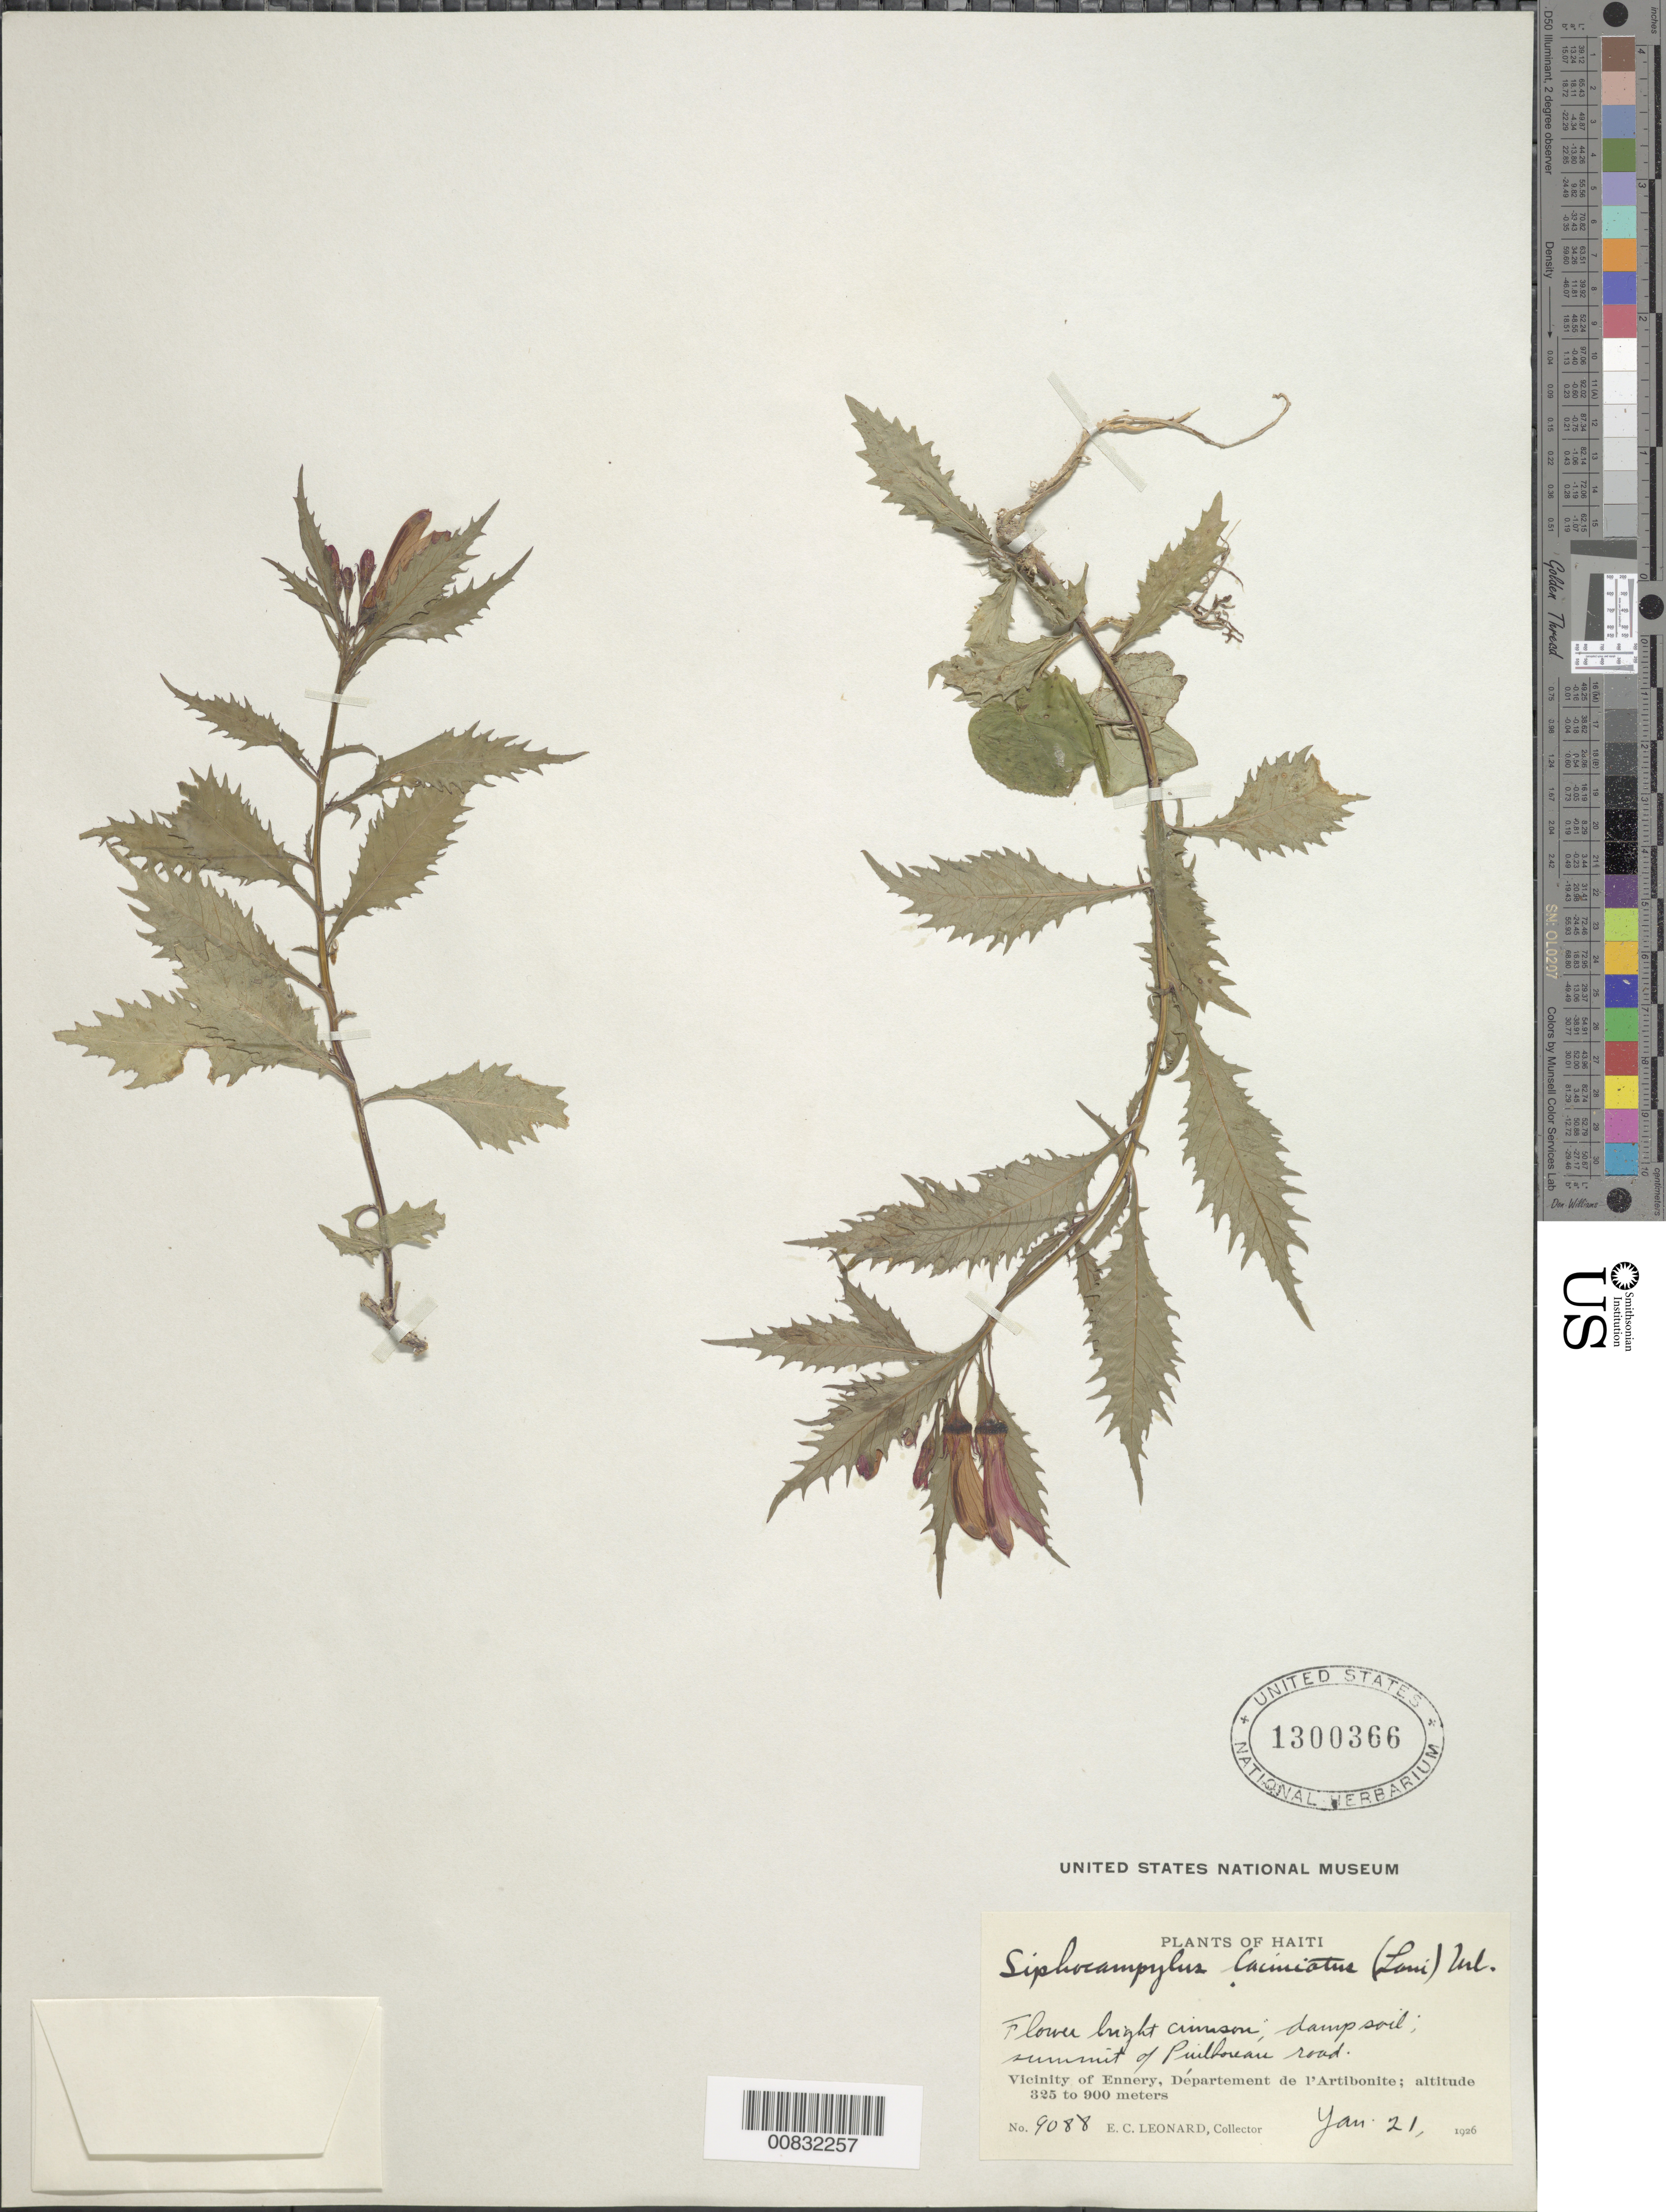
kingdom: Plantae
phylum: Tracheophyta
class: Magnoliopsida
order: Asterales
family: Campanulaceae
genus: Siphocampylus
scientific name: Siphocampylus laciniatus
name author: Urb.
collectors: E. C. Leonard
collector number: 9088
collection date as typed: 21 Jan 1926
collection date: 1926-01-21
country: Haiti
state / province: Artibonite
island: Hispaniola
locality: Vicinity of Ennery, summit of Puilboreau Road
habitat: Damp soil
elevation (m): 325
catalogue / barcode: US 1300366